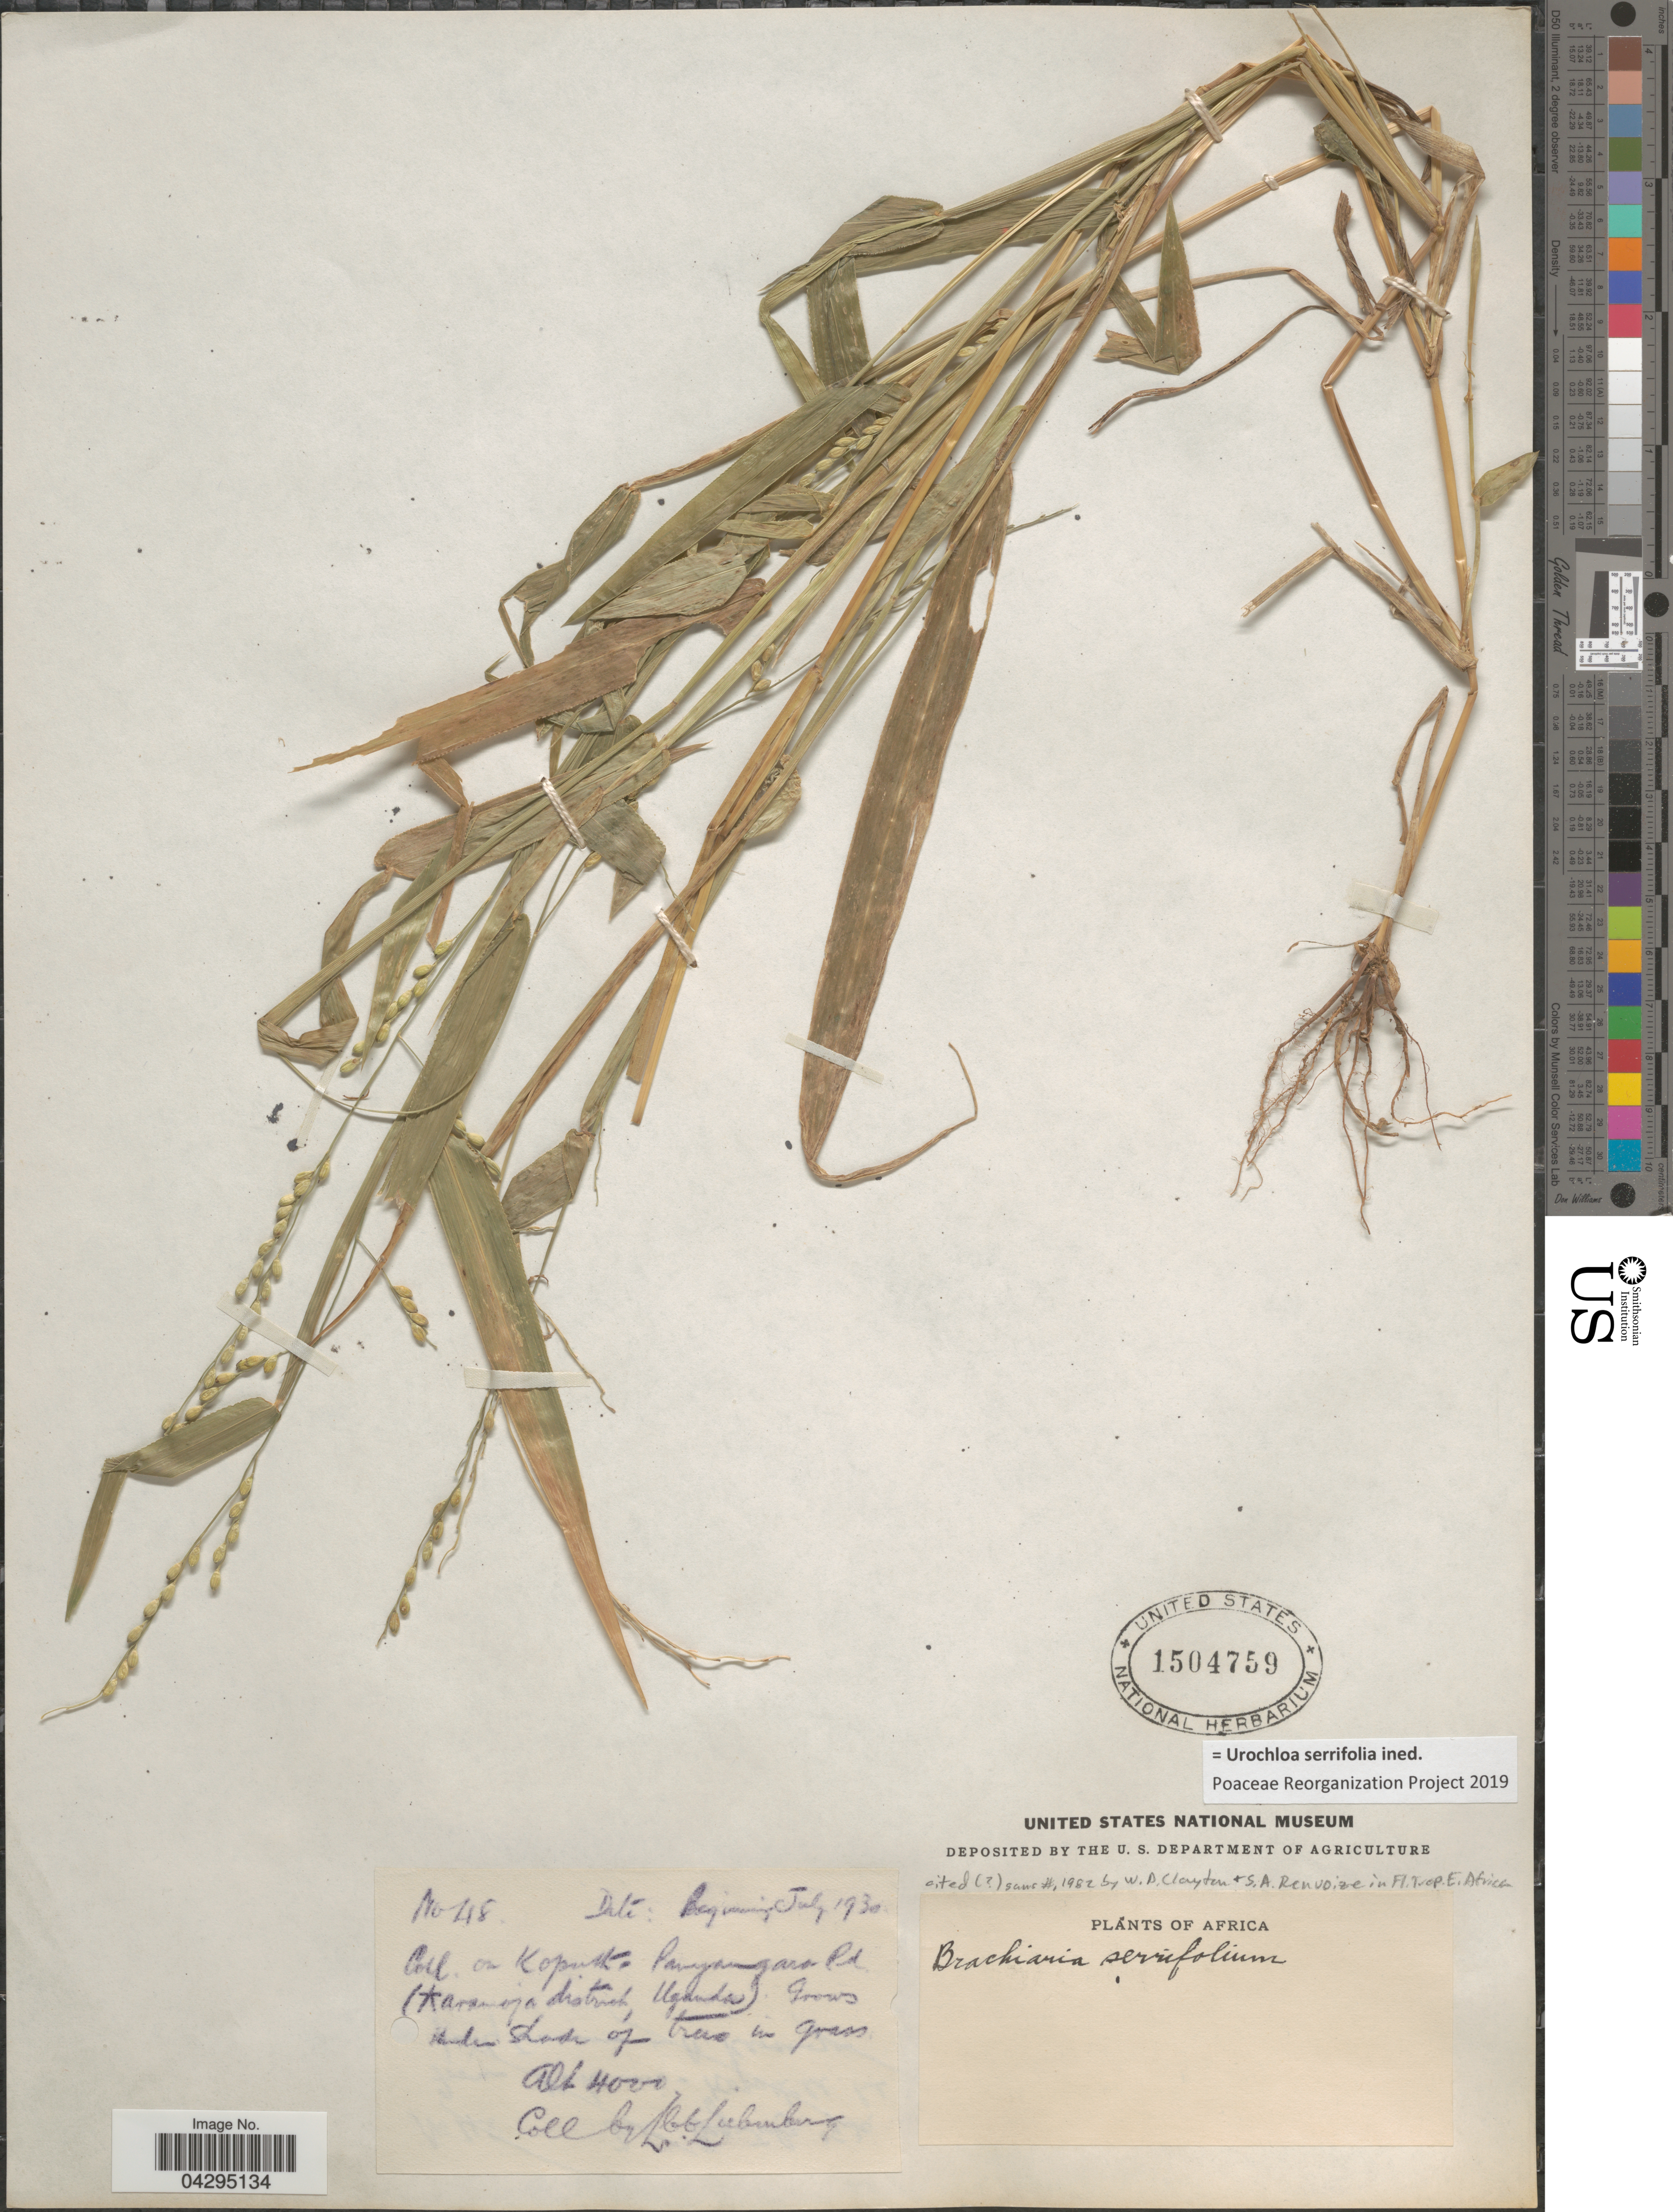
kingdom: Plantae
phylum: Tracheophyta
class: Liliopsida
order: Poales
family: Poaceae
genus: Urochloa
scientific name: Urochloa serrifolia ined.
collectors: L. Liebenberg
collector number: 48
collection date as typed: Beginning July 1930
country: Uganda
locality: On Koputh Panyangara Rd. (Karamoja district).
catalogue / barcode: US 1504759